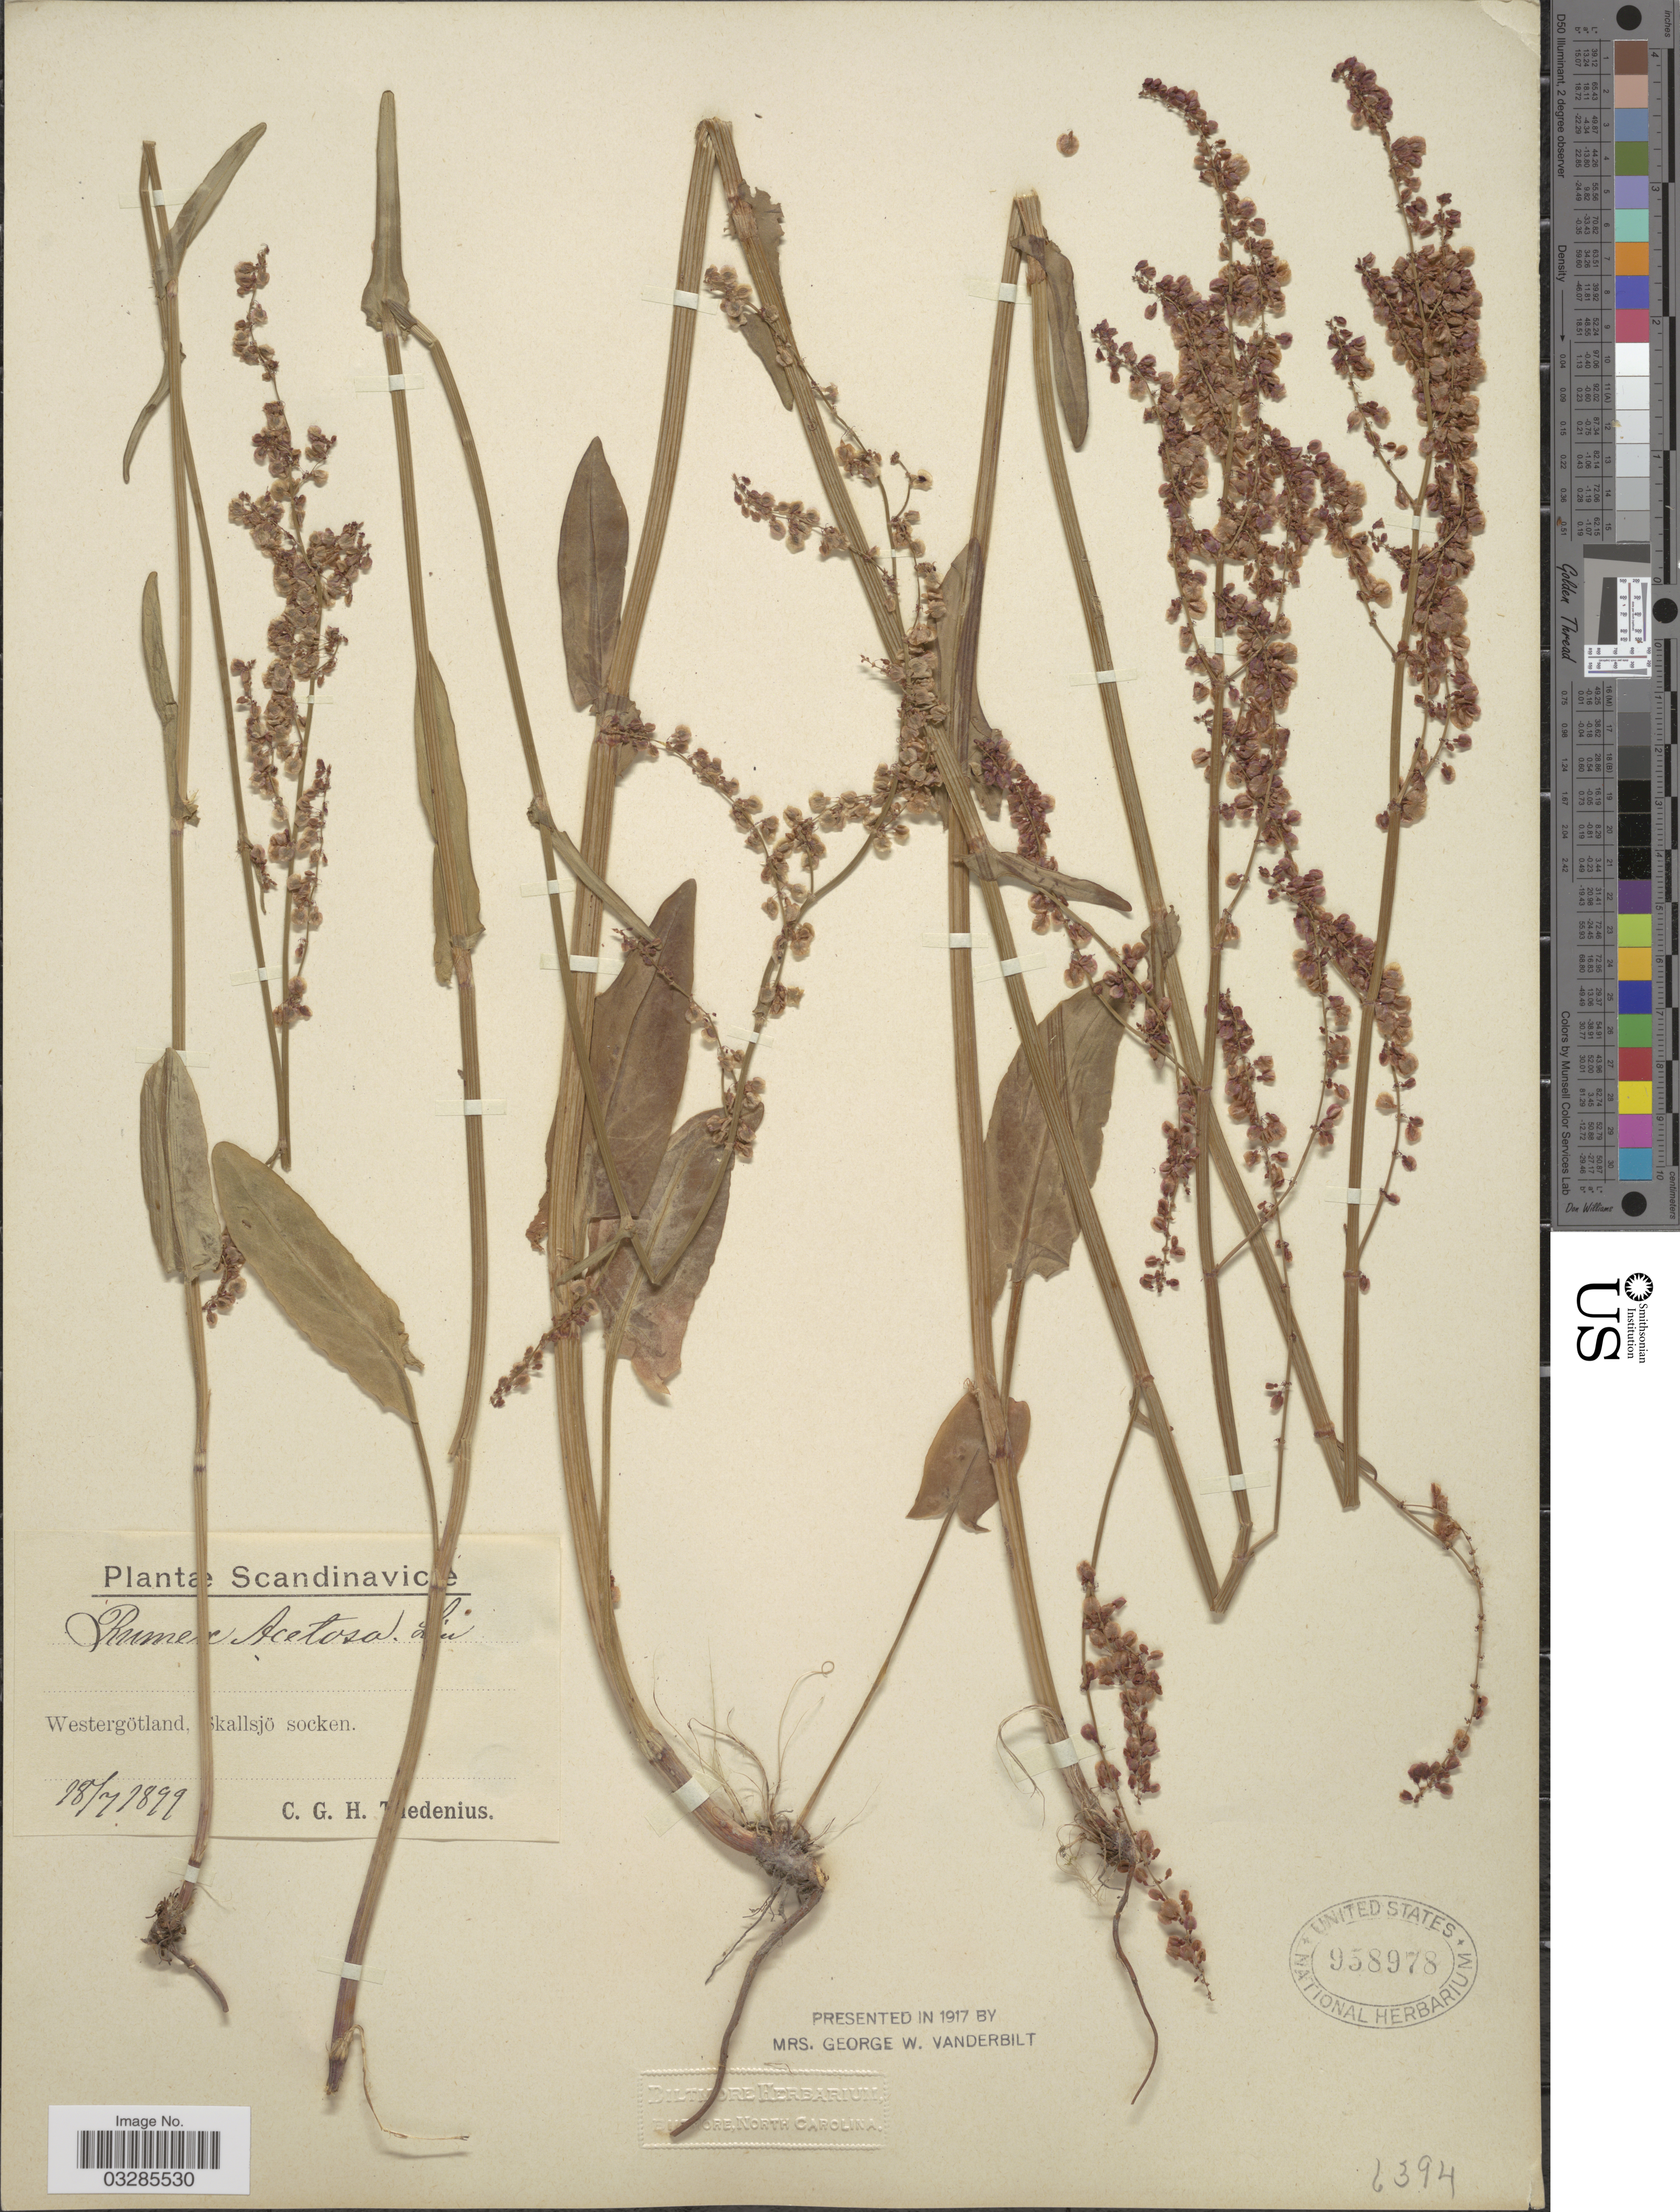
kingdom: Plantae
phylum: Tracheophyta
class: Magnoliopsida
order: Caryophyllales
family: Polygonaceae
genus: Rumex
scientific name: Rumex acetosa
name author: L.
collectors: C. Thedenius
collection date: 1899-07-18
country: Sweden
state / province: Västra Götaland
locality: Scandinavic [illegible text]e. Westergötland, Skallsjö socken.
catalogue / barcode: US 958978